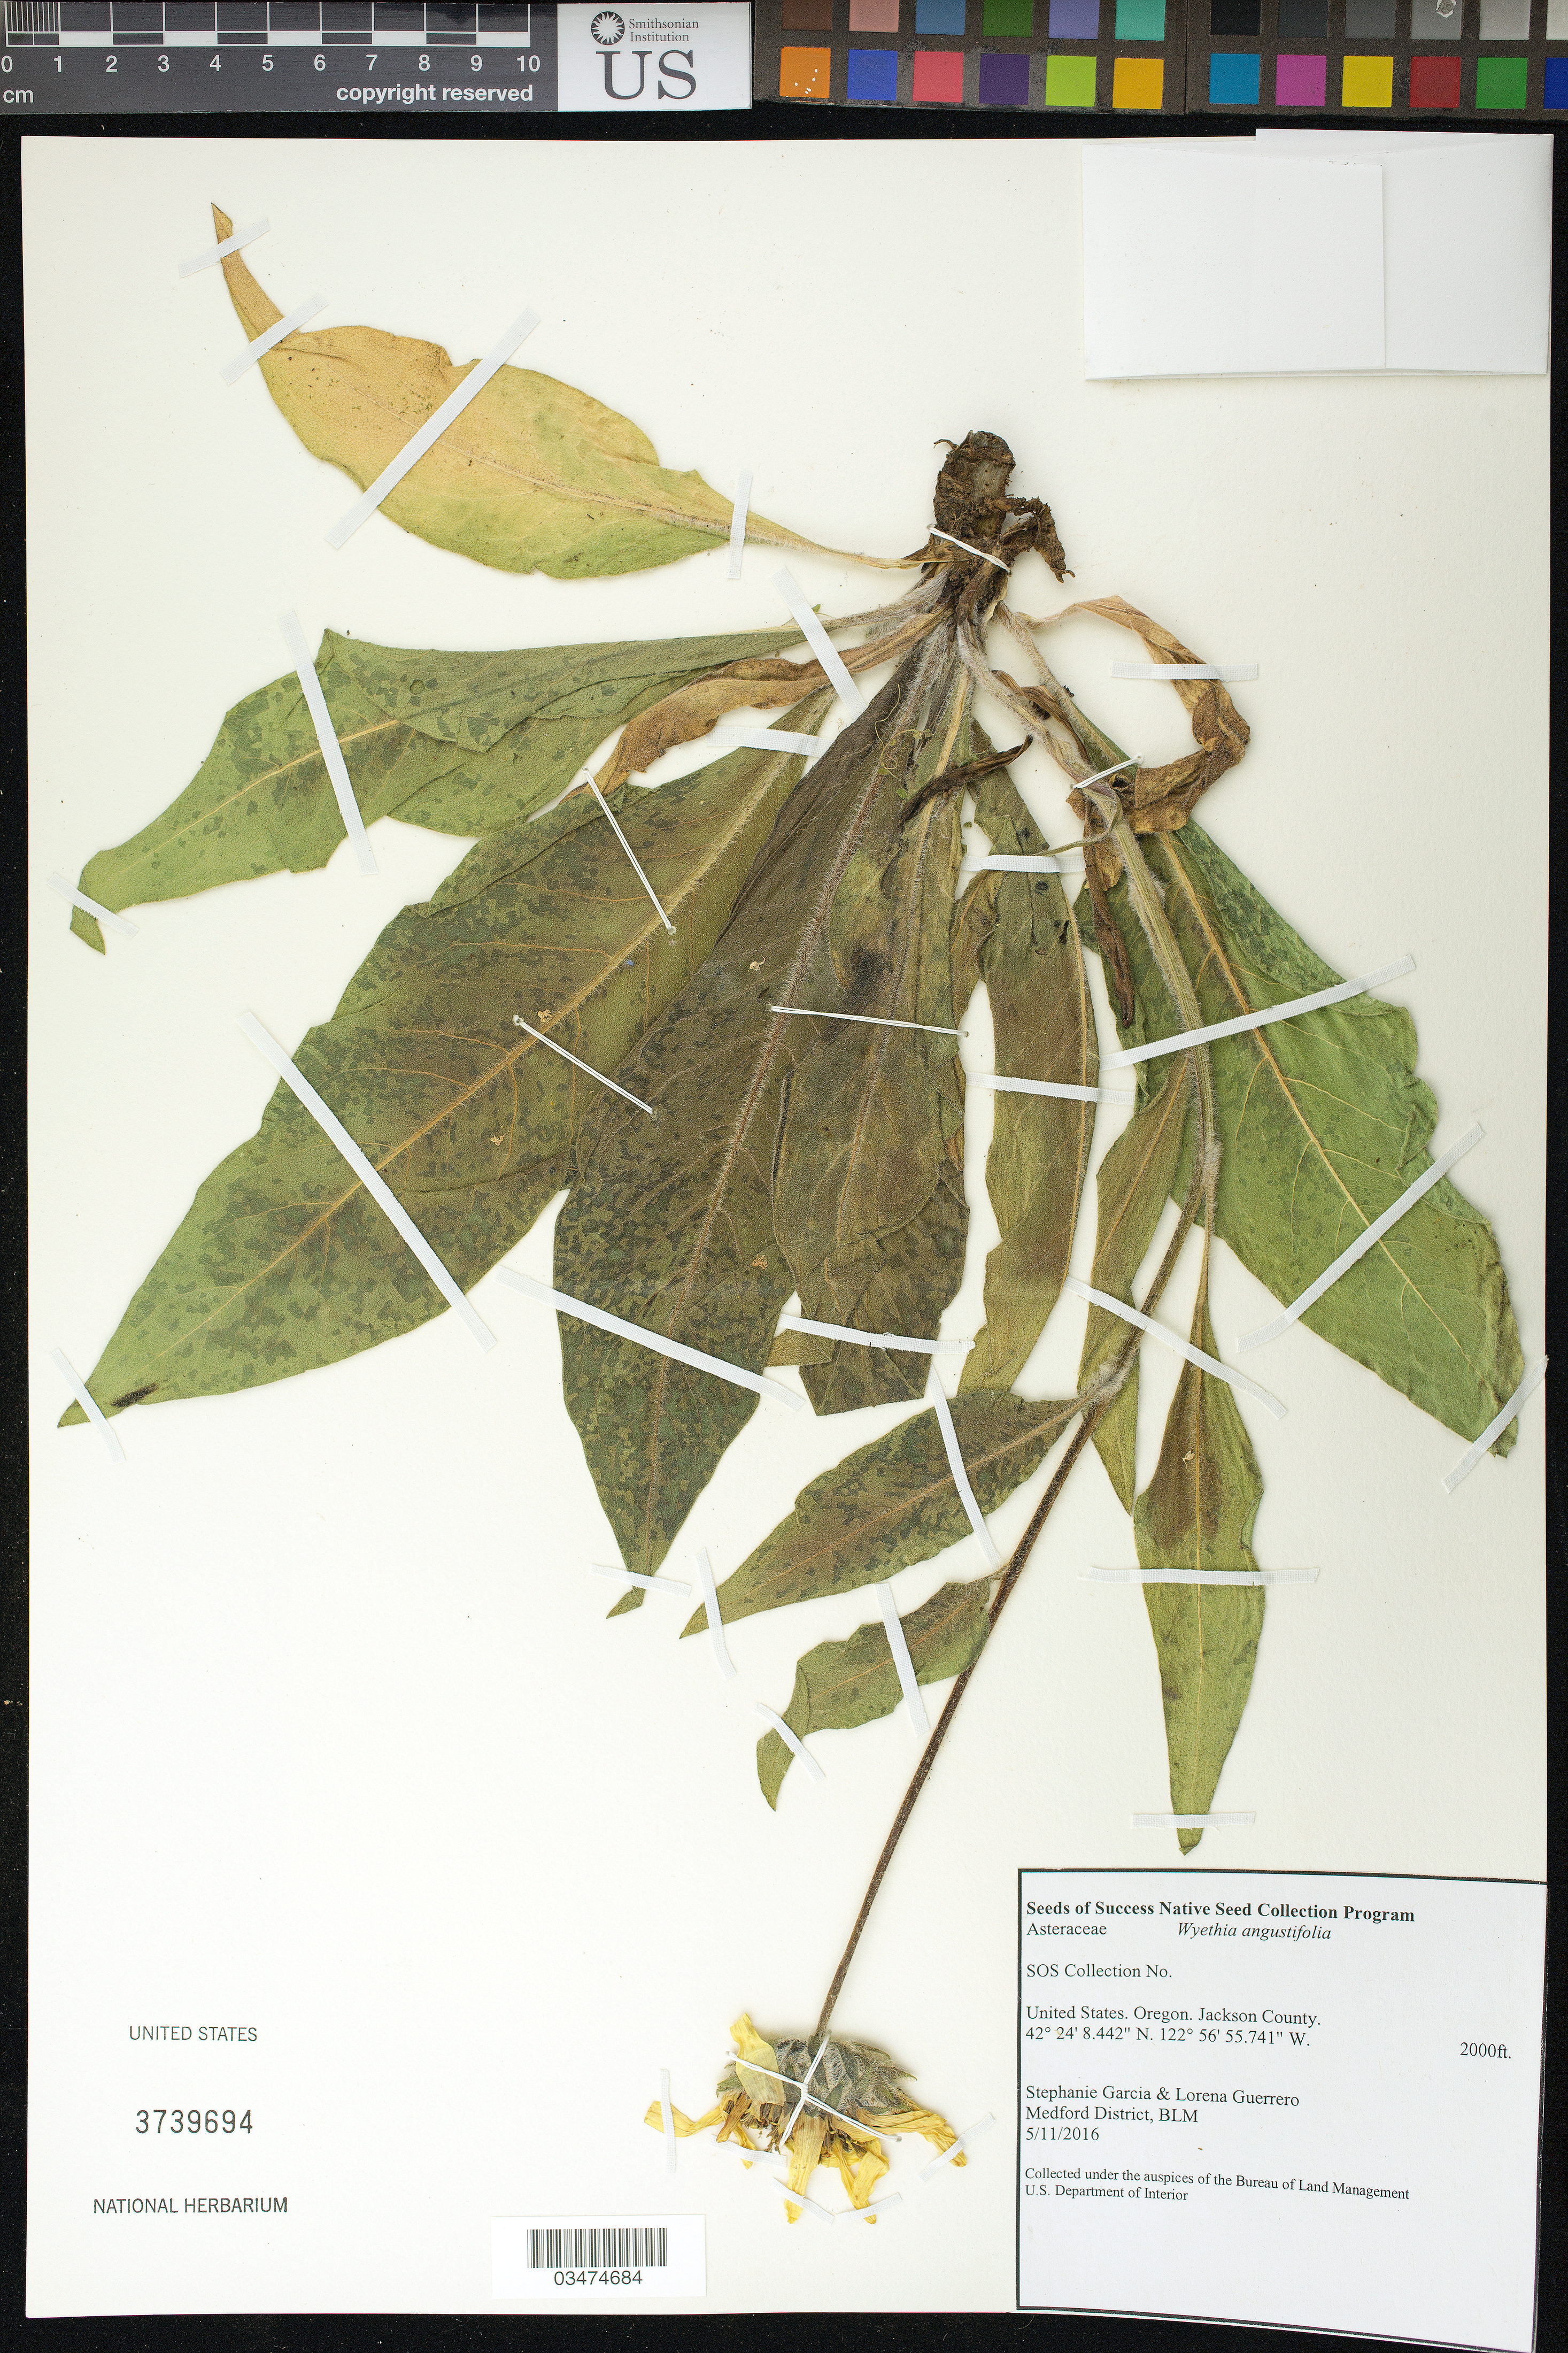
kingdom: Plantae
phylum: Tracheophyta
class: Magnoliopsida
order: Asterales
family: Asteraceae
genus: Wyethia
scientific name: Wyethia angustifolia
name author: (DC.) Nutt.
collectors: S. Garcia & Guerrero, L.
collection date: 2016-05-11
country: United States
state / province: Oregon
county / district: Jackson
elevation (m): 610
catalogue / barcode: US 3739694